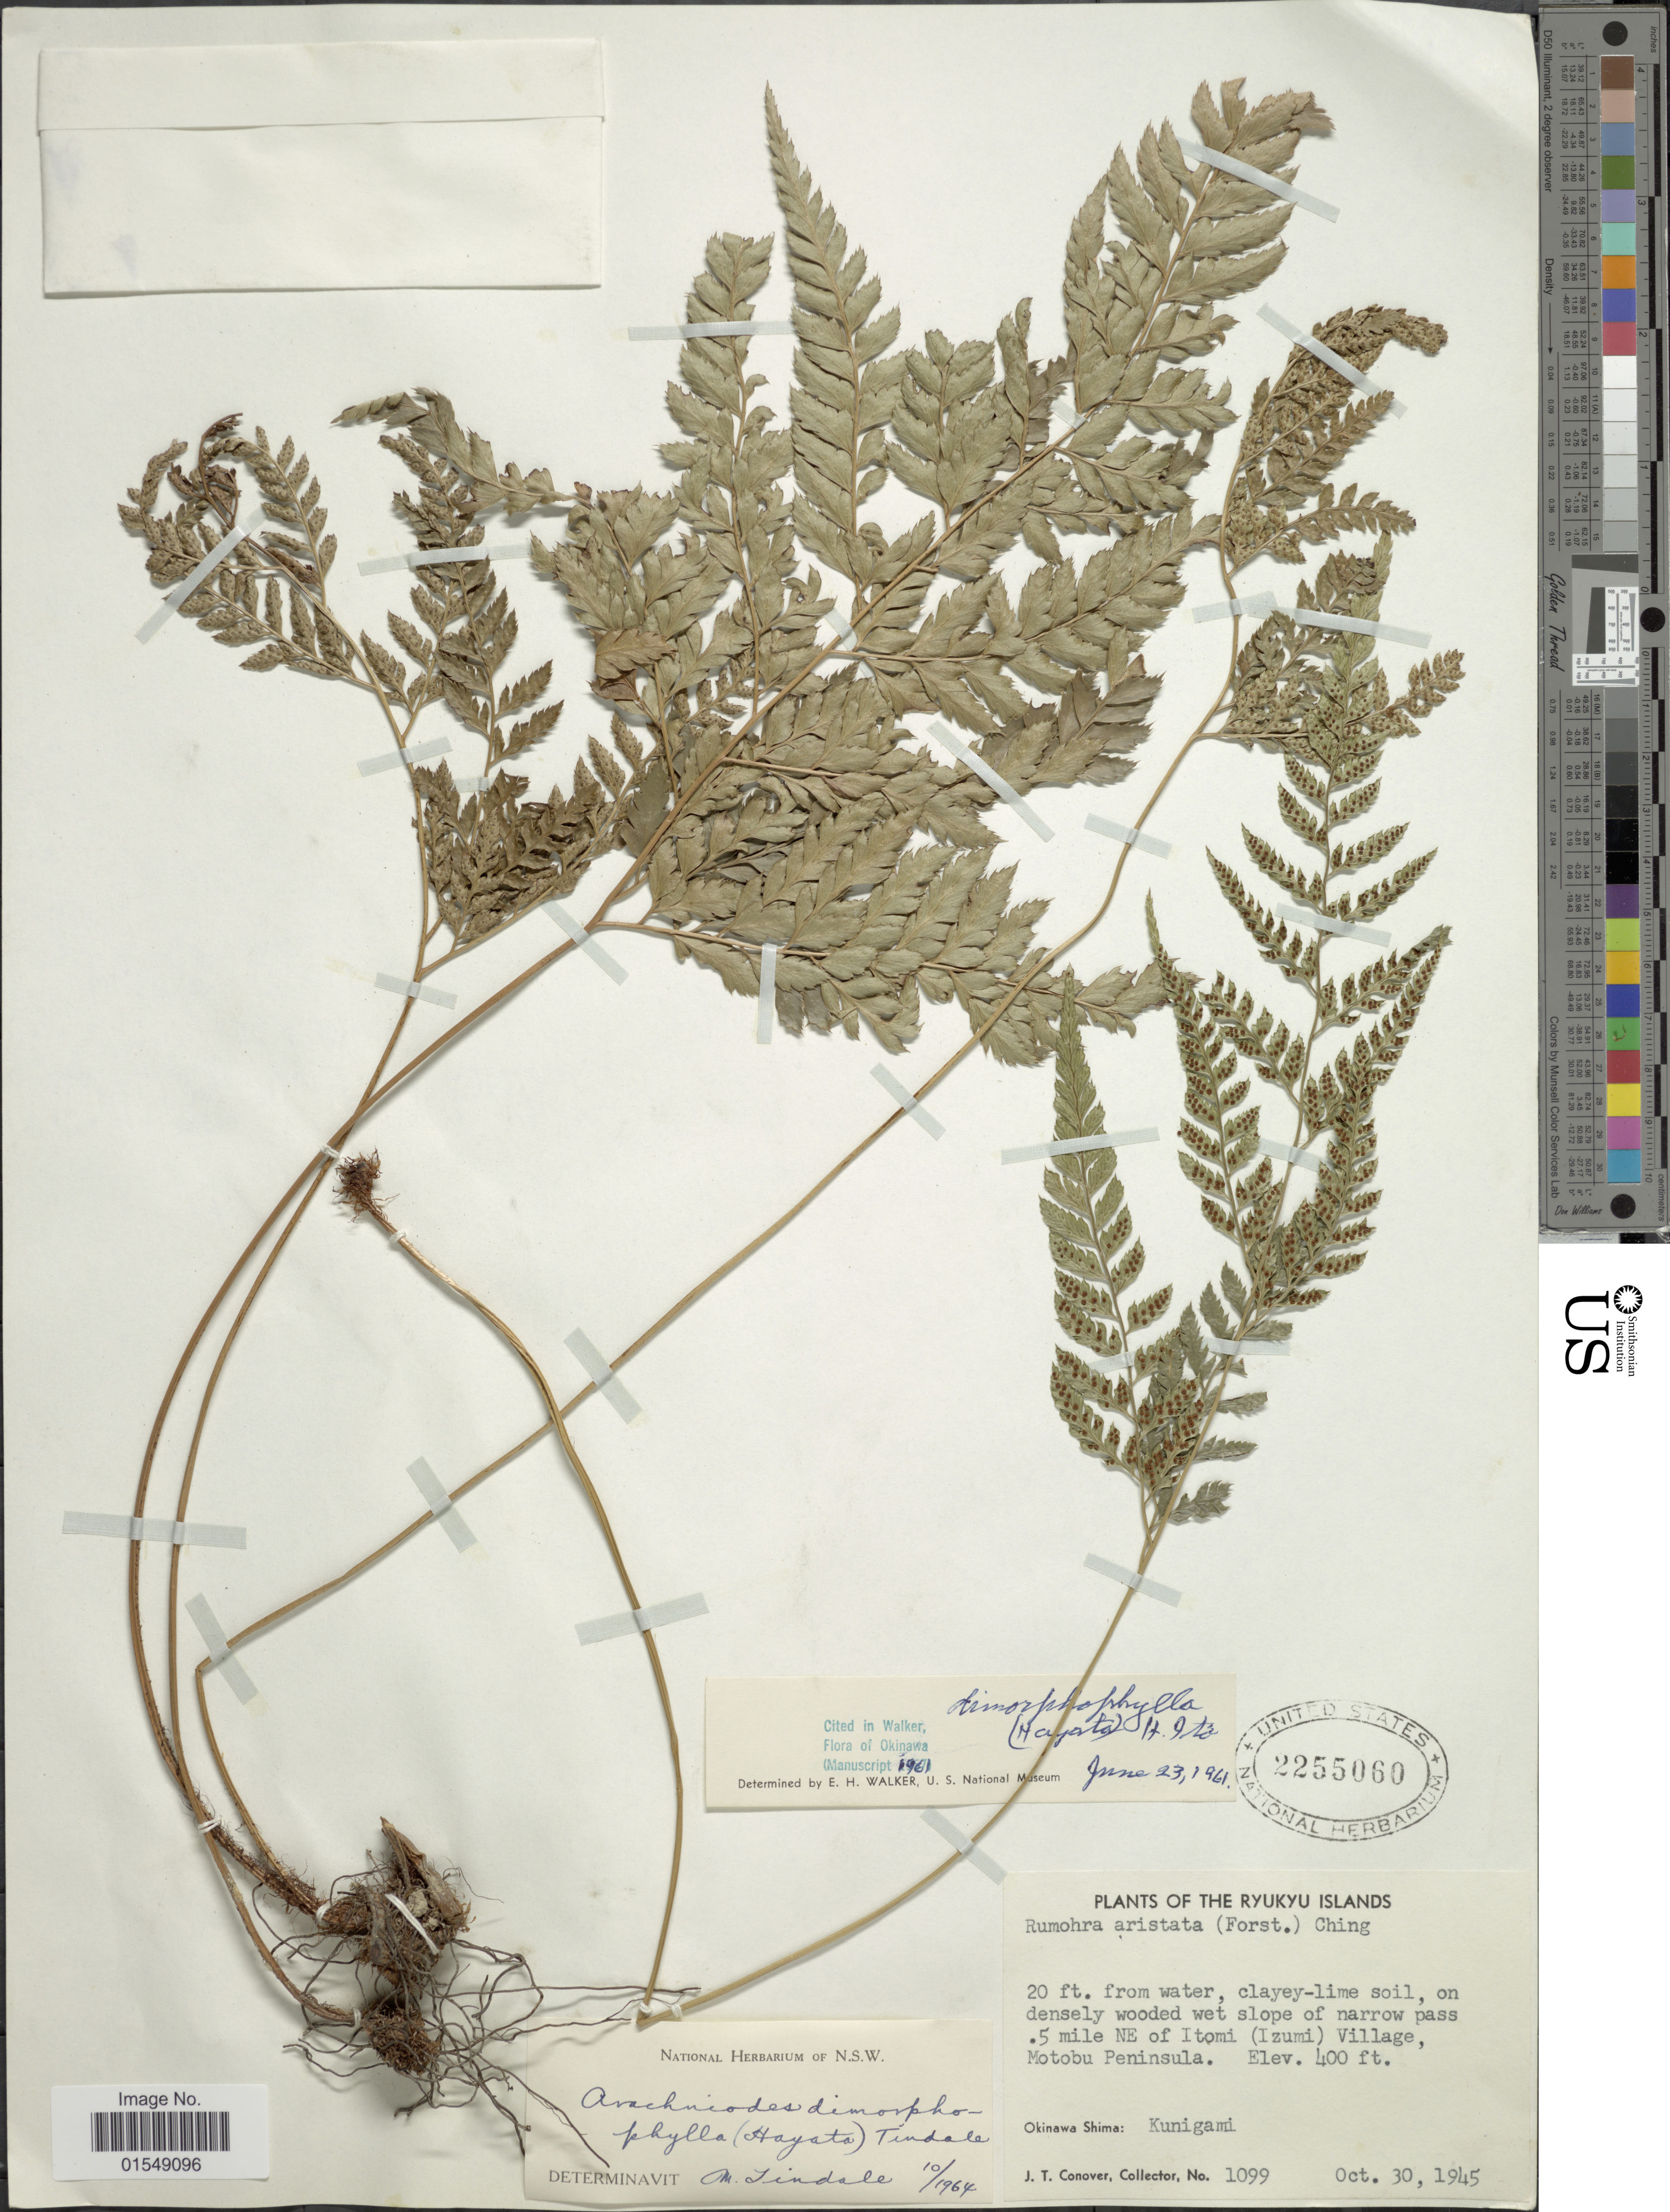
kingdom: Plantae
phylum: Tracheophyta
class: Polypodiopsida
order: Polypodiales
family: Dryopteridaceae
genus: Arachniodes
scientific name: Arachniodes dimorphophyllum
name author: (Hayata) Ching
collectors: J. T. Conover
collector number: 1099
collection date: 1945-10-30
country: Japan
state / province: Okinawa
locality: Ryukyu Islands, 5 mile NE of Itomi (Izumi) Village, Motobu Peninsula, Okinawa Shima: Kunigami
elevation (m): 122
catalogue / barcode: US 2255060